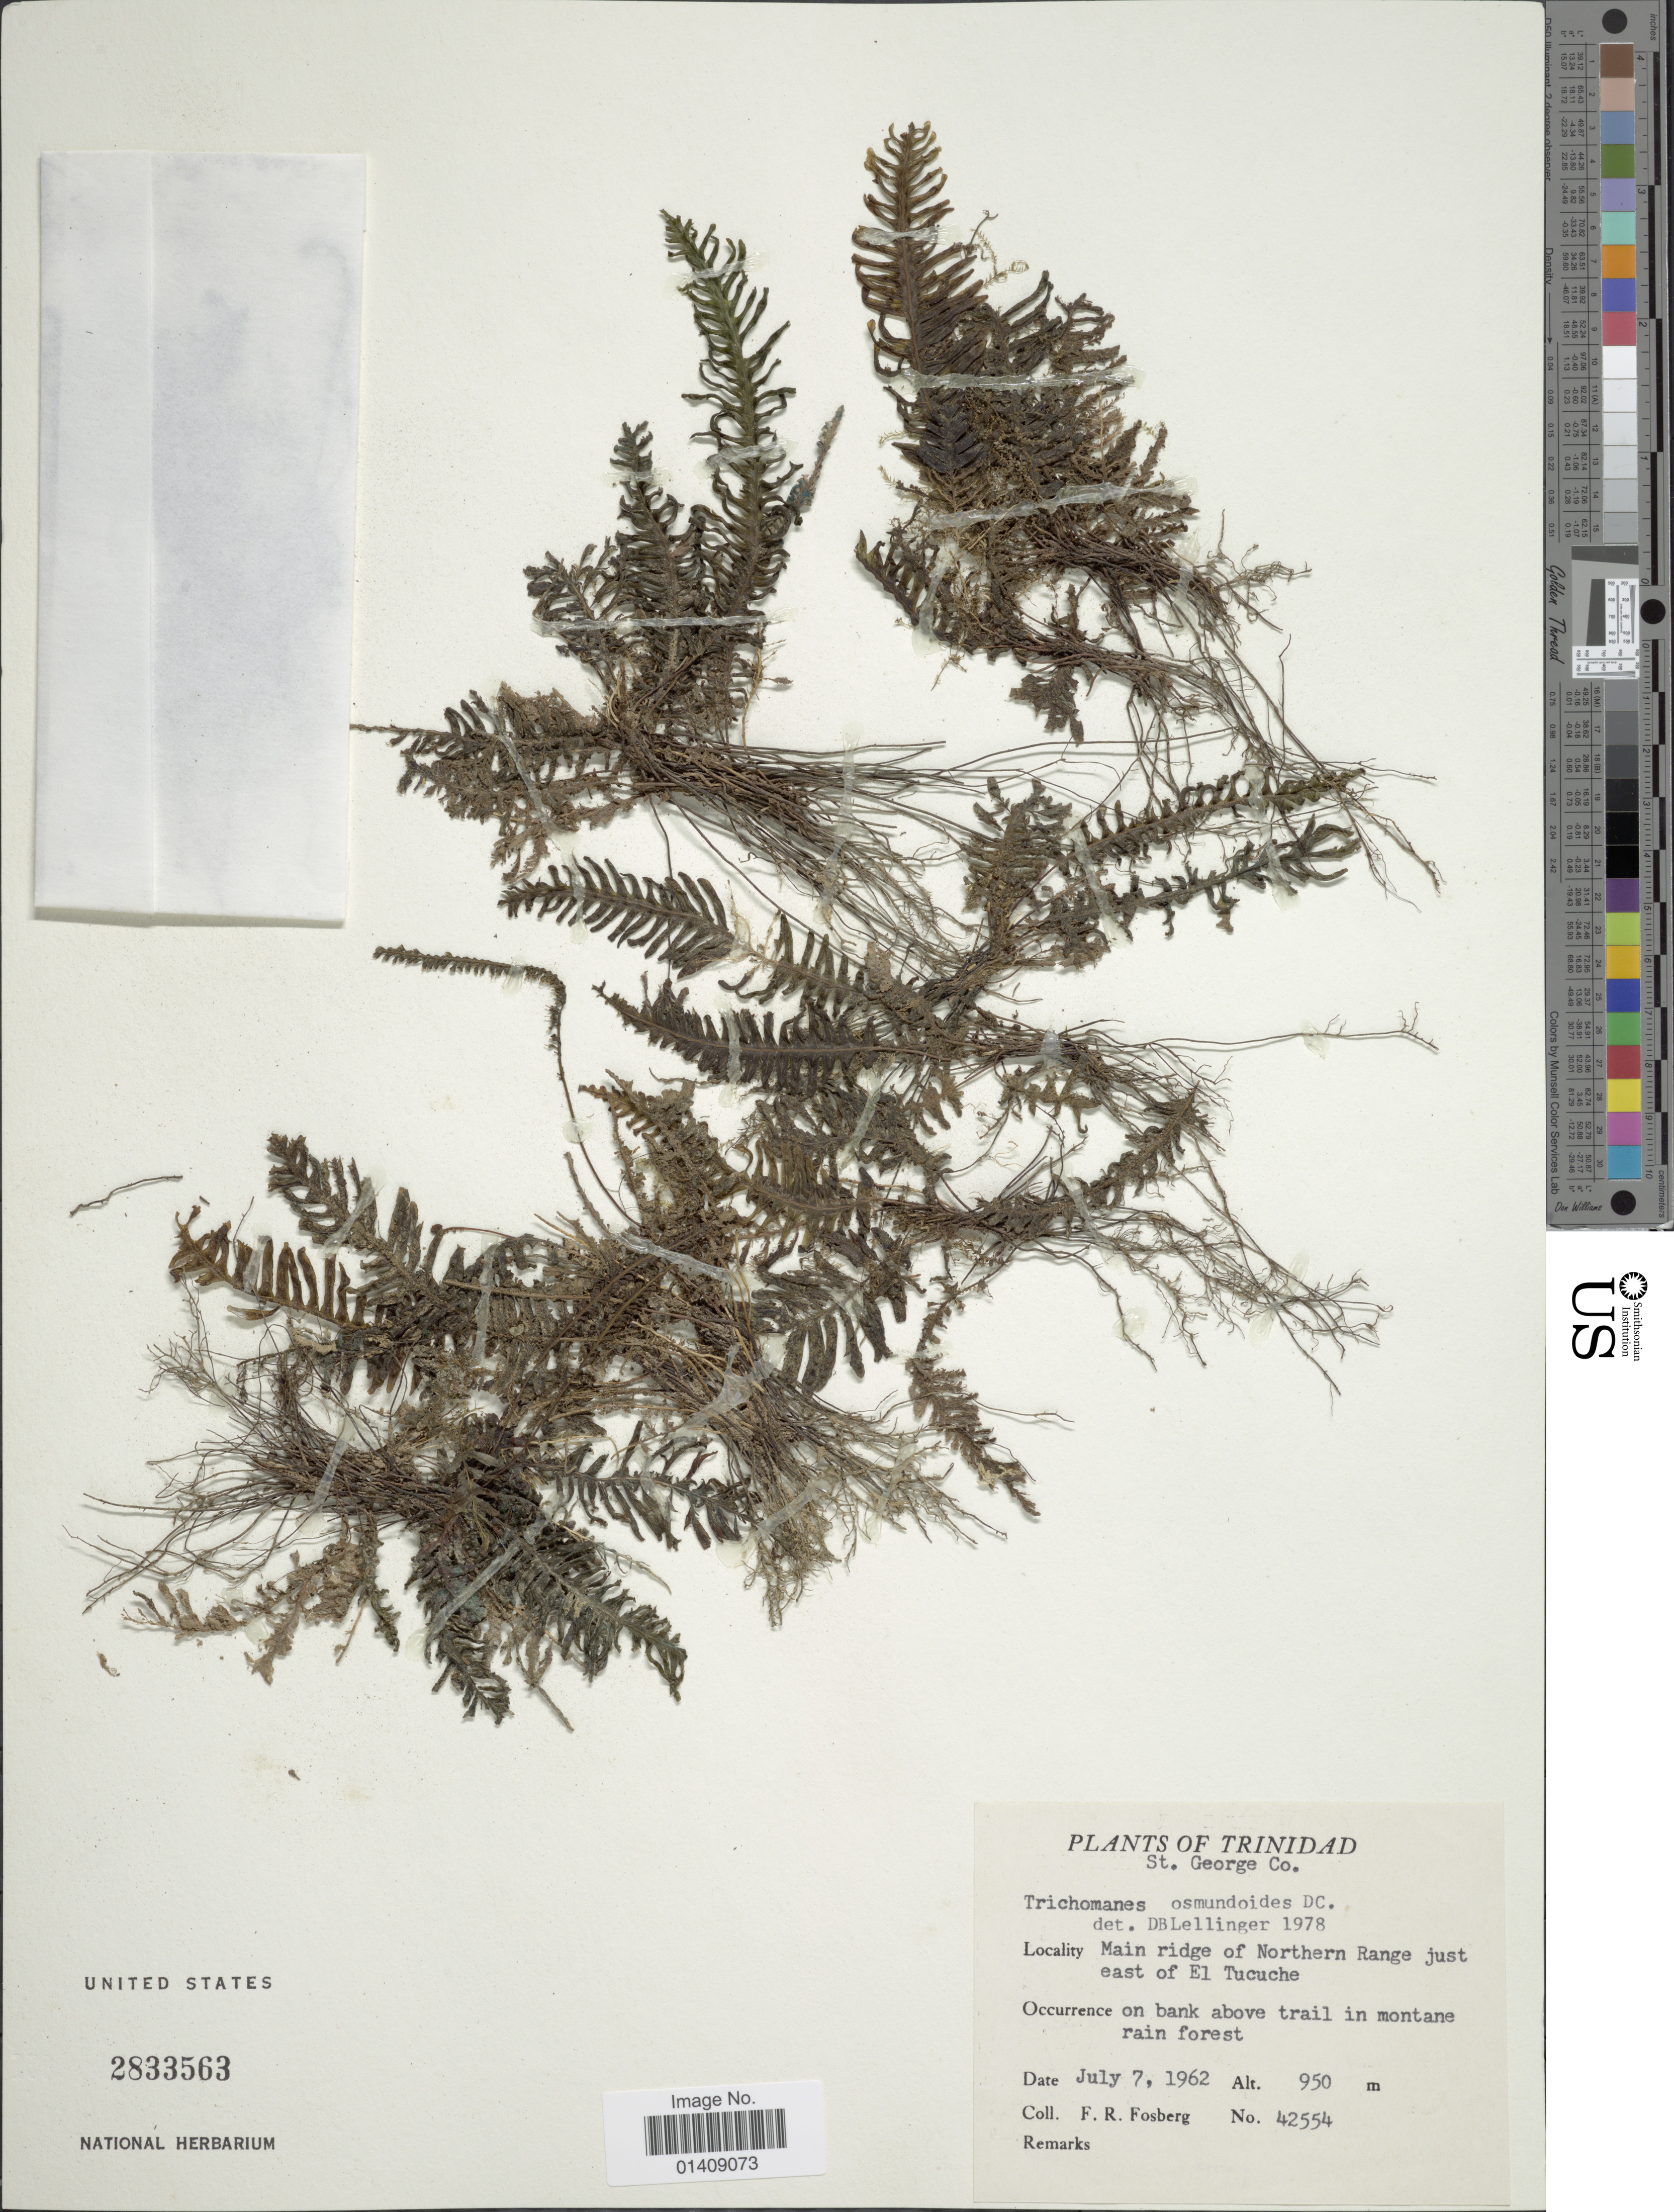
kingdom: Plantae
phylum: Tracheophyta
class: Polypodiopsida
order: Hymenophyllales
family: Hymenophyllaceae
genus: Trichomanes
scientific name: Trichomanes osmundoides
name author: DC. ex Poir.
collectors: F. R. Fosberg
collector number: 42554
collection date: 1962-07-07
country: Trinidad and Tobago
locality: St. George. Main ridge of Northern Range just east of El Tucuche. On bank above trail in montane rain forest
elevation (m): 950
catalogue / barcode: US 2833563